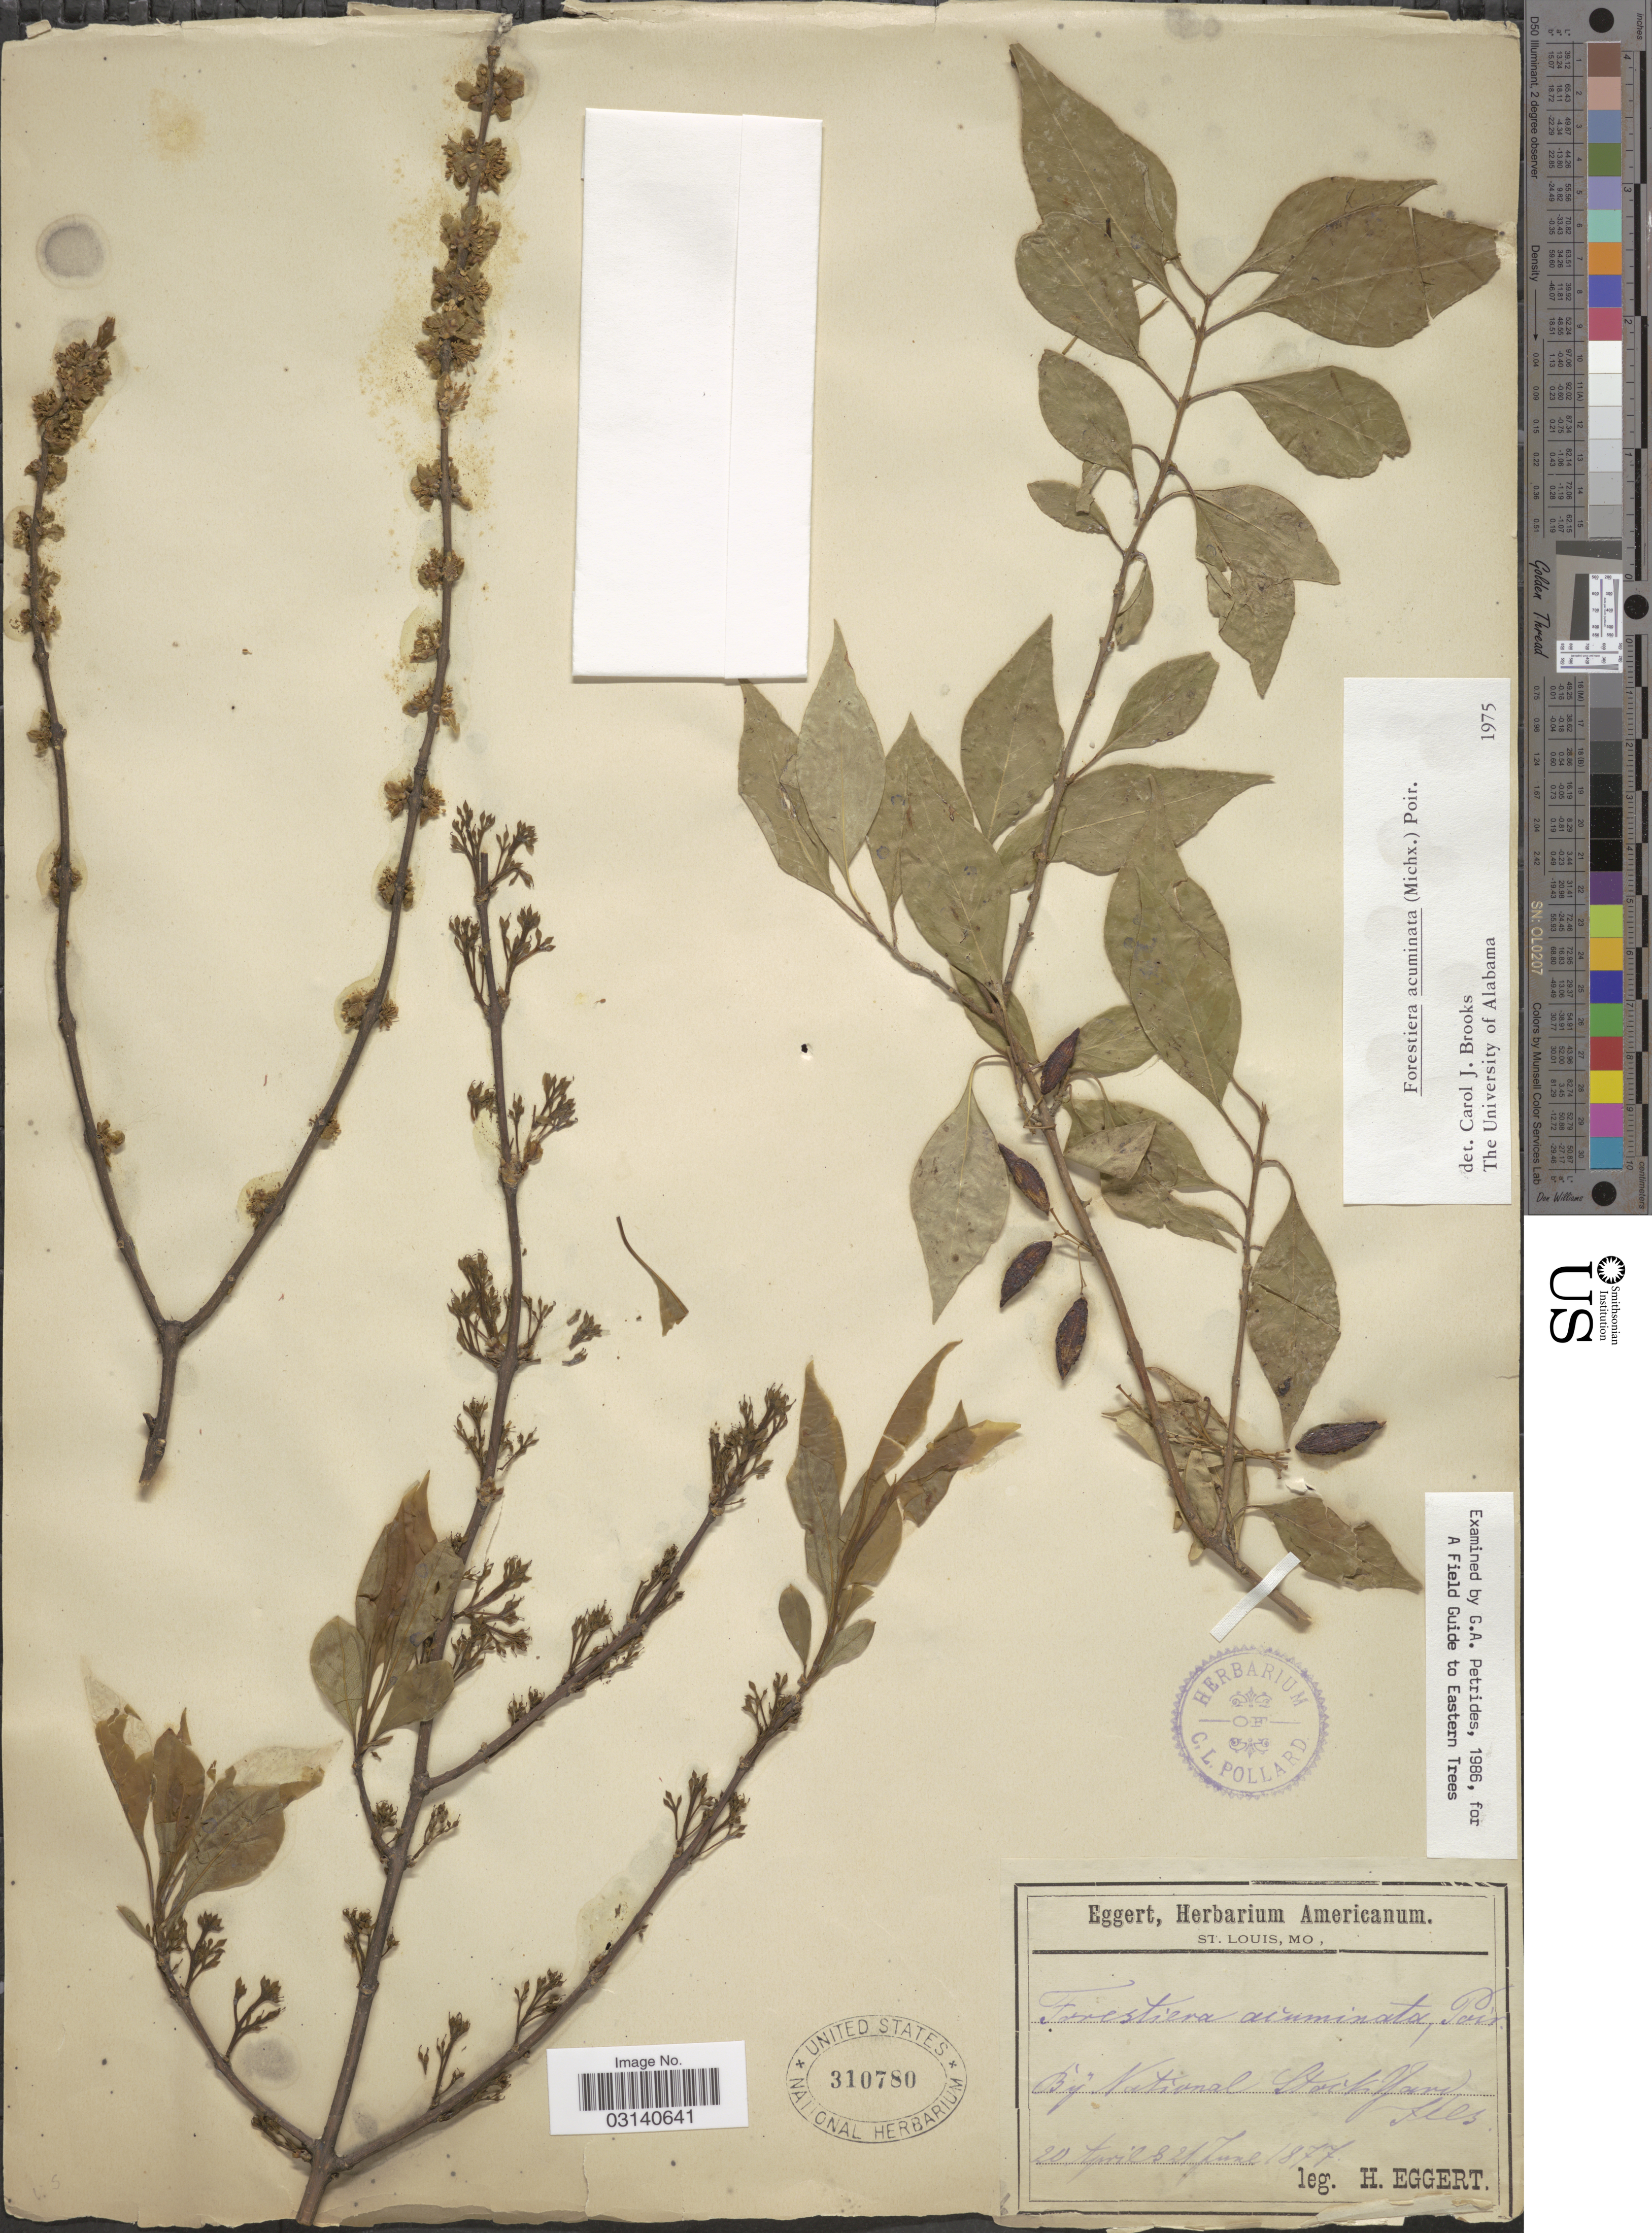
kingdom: Plantae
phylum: Tracheophyta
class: Magnoliopsida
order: Lamiales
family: Oleaceae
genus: Forestiera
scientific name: Forestiera acuminata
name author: (Michx.) Poir.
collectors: H. Eggert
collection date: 1877-04-20/1877-06-21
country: United States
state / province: Missouri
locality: By National Stockyard.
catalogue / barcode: US 310780